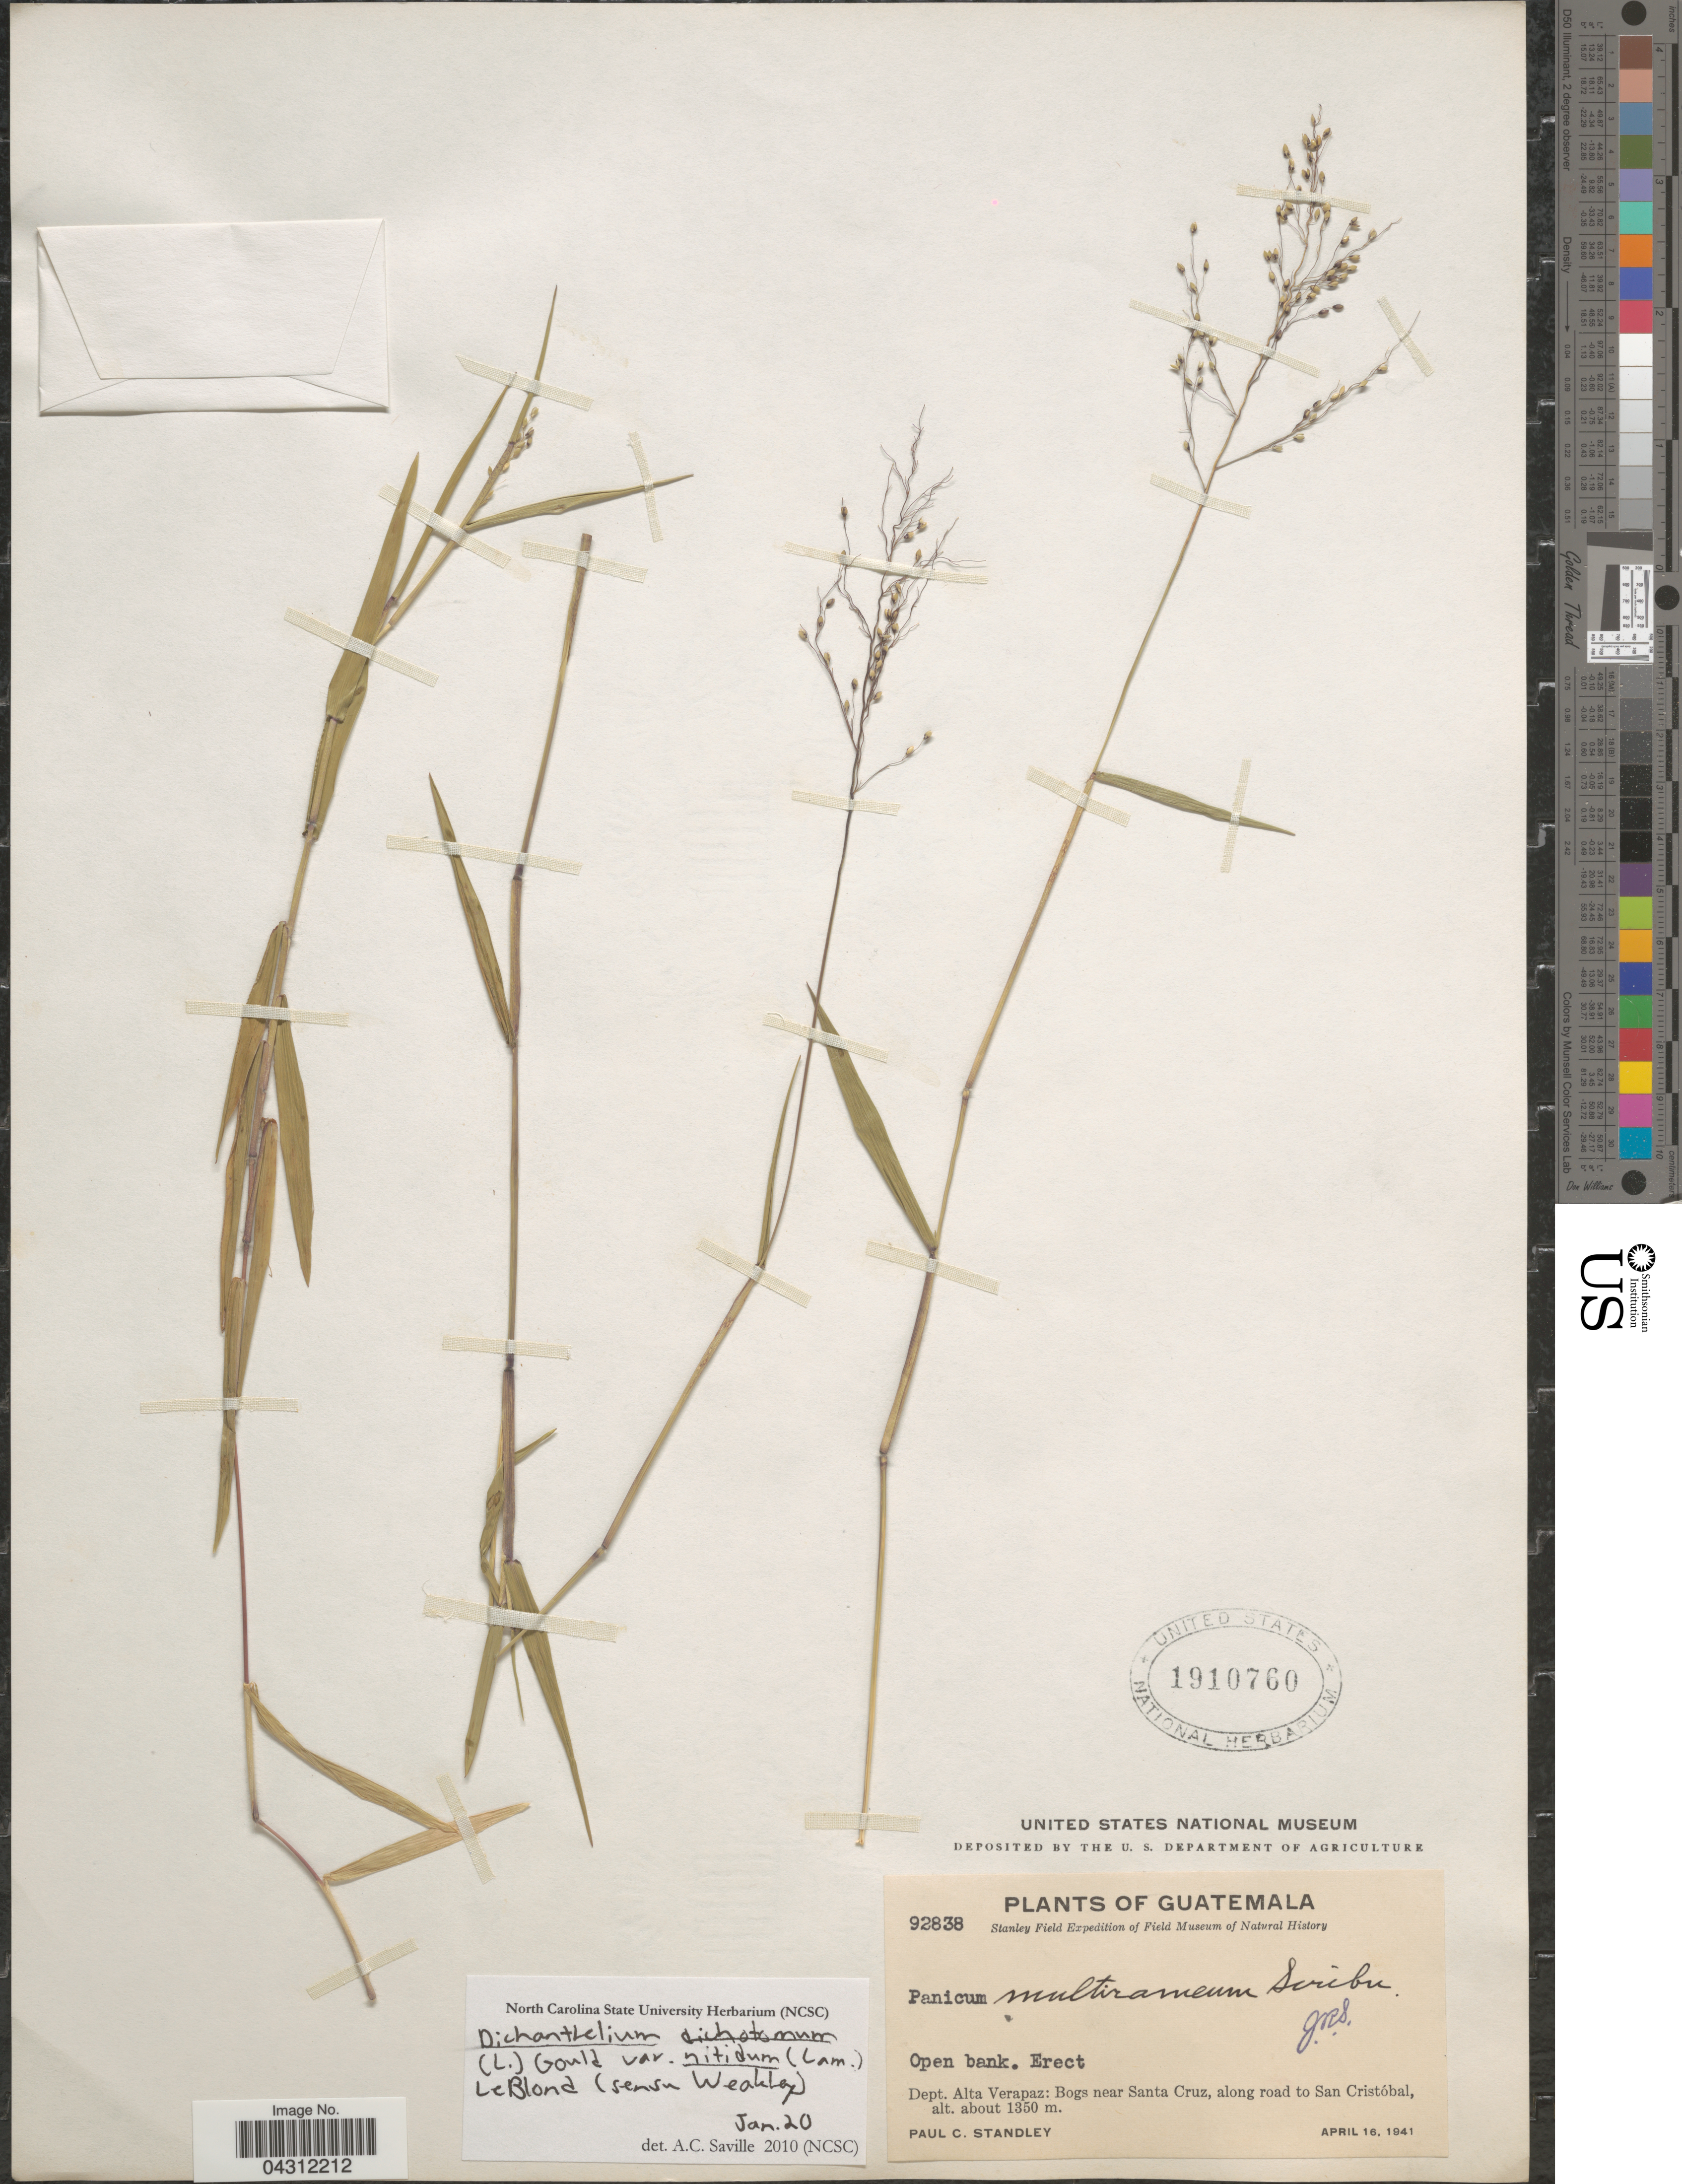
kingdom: Plantae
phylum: Tracheophyta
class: Liliopsida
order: Poales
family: Poaceae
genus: Dichanthelium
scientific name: Dichanthelium dichotomum var. dichotomum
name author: (L.) Gould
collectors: P. C. Standley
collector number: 92838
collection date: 1941-04-16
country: Guatemala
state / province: Alta Verapaz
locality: Stanley Field Expedition. Dept. Alta Verapaz: Bogs near Santa Cruz, along road to San Cristobal.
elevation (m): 1350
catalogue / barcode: US 1910760